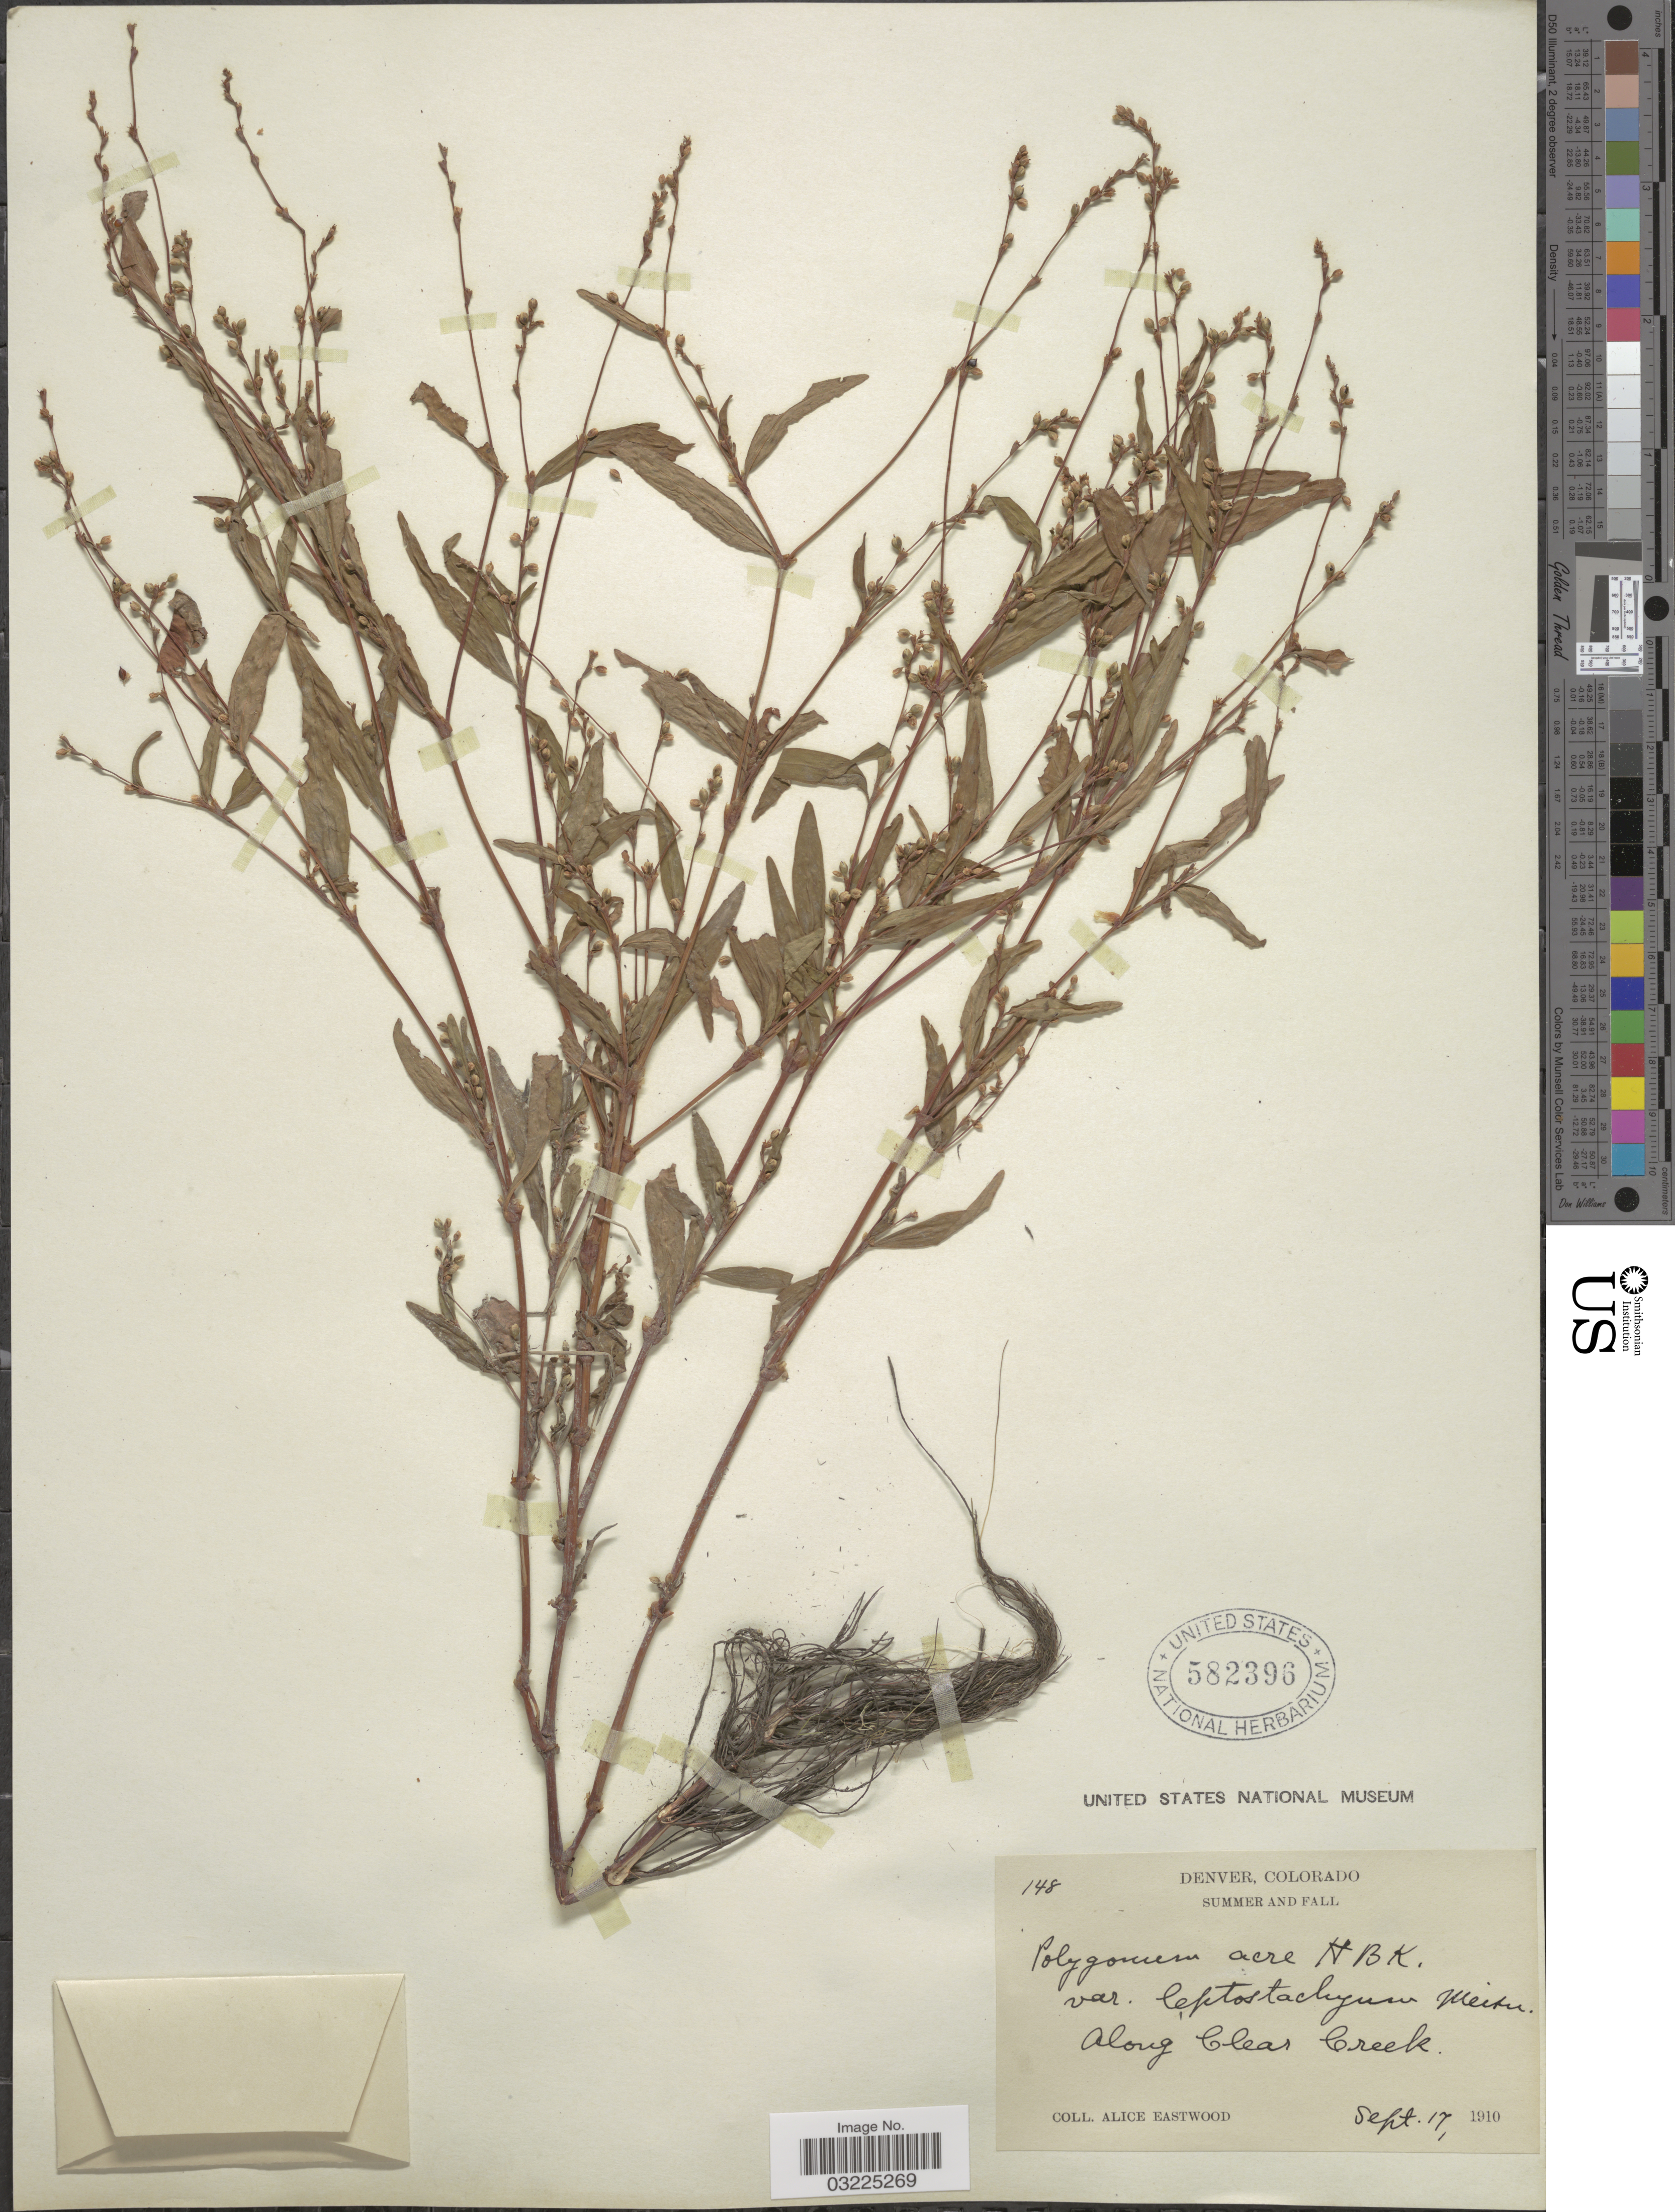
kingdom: Plantae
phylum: Tracheophyta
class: Magnoliopsida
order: Caryophyllales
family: Polygonaceae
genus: Persicaria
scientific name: Persicaria punctata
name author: (Elliott) Small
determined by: Atha, D. E.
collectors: A. Eastwood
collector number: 148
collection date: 1910-09-17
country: United States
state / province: Colorado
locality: Denver. Summer and Fall [unsure placement] Along Clear Creek.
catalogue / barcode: US 582396